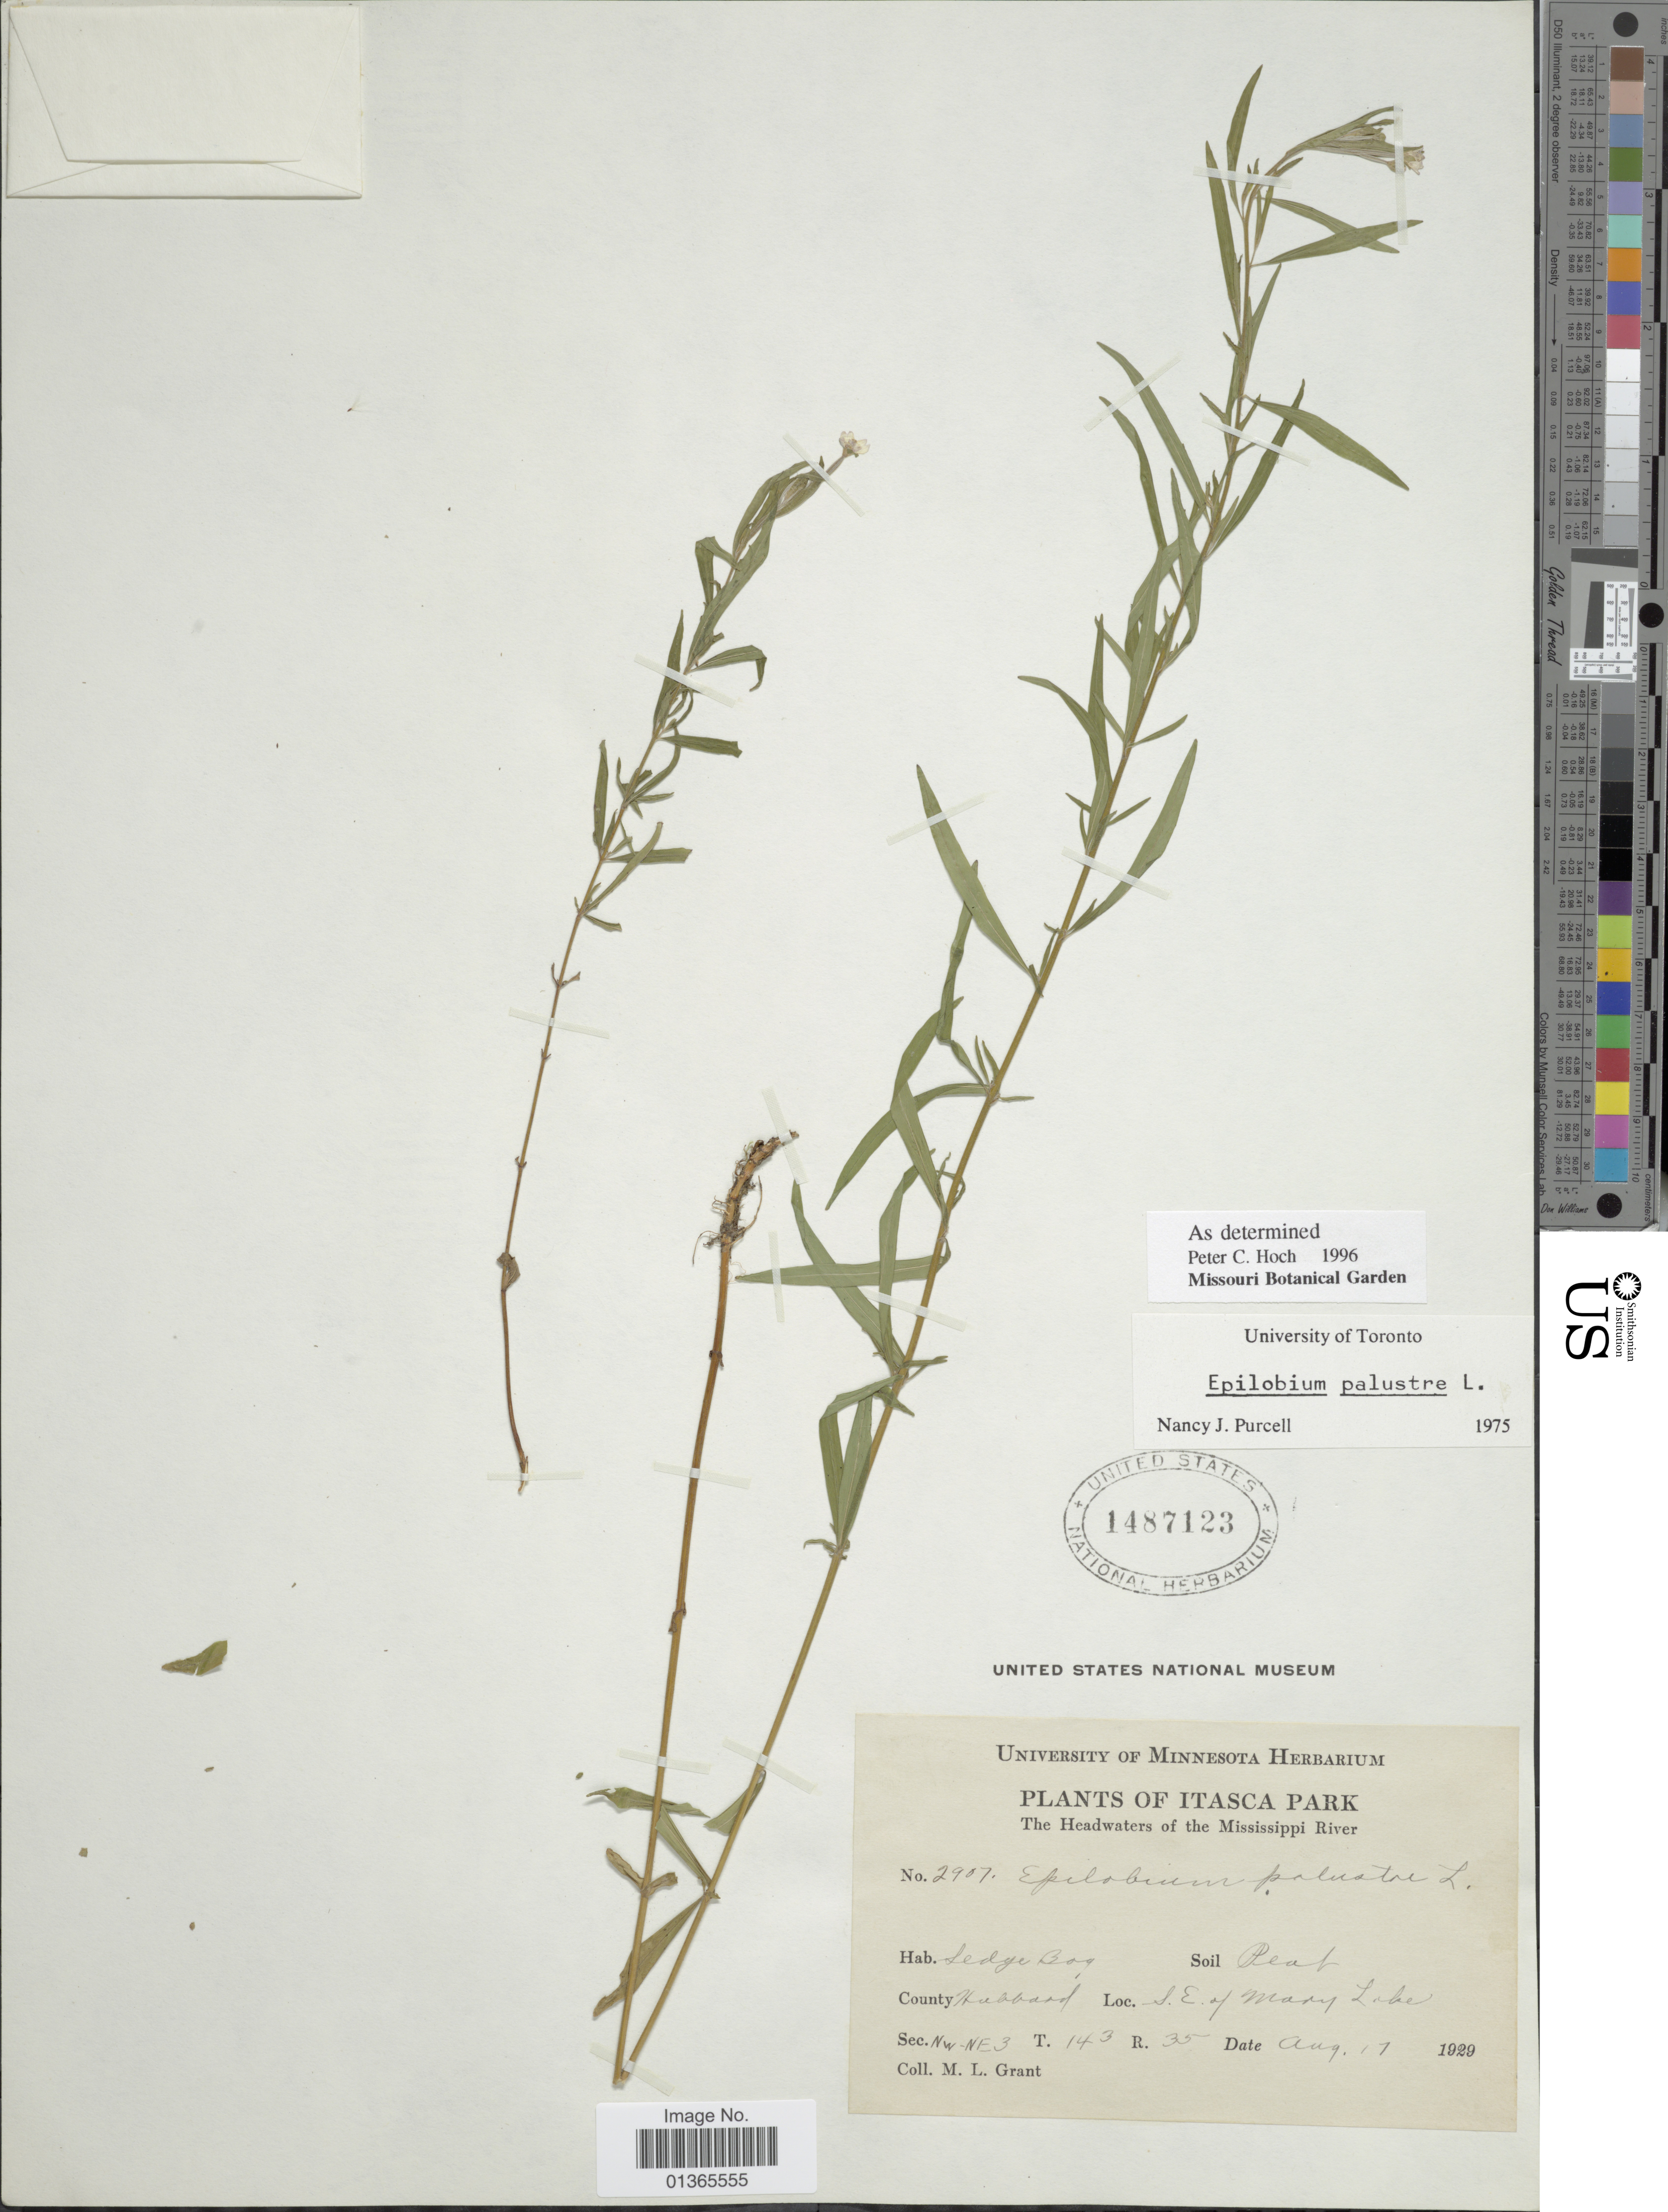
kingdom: Plantae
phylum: Tracheophyta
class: Magnoliopsida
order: Myrtales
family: Onagraceae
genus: Epilobium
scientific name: Epilobium palustre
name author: L.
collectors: M. L. Grant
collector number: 2907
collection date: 1929-08-17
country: United States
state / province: Minnesota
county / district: Hubbard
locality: Itasca Park. The Headwaters of the Mississippi River. County Hubbard. S.E. of Mary Lake. Sec. NW-NE3 T.143 R.35.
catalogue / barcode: US 1487123